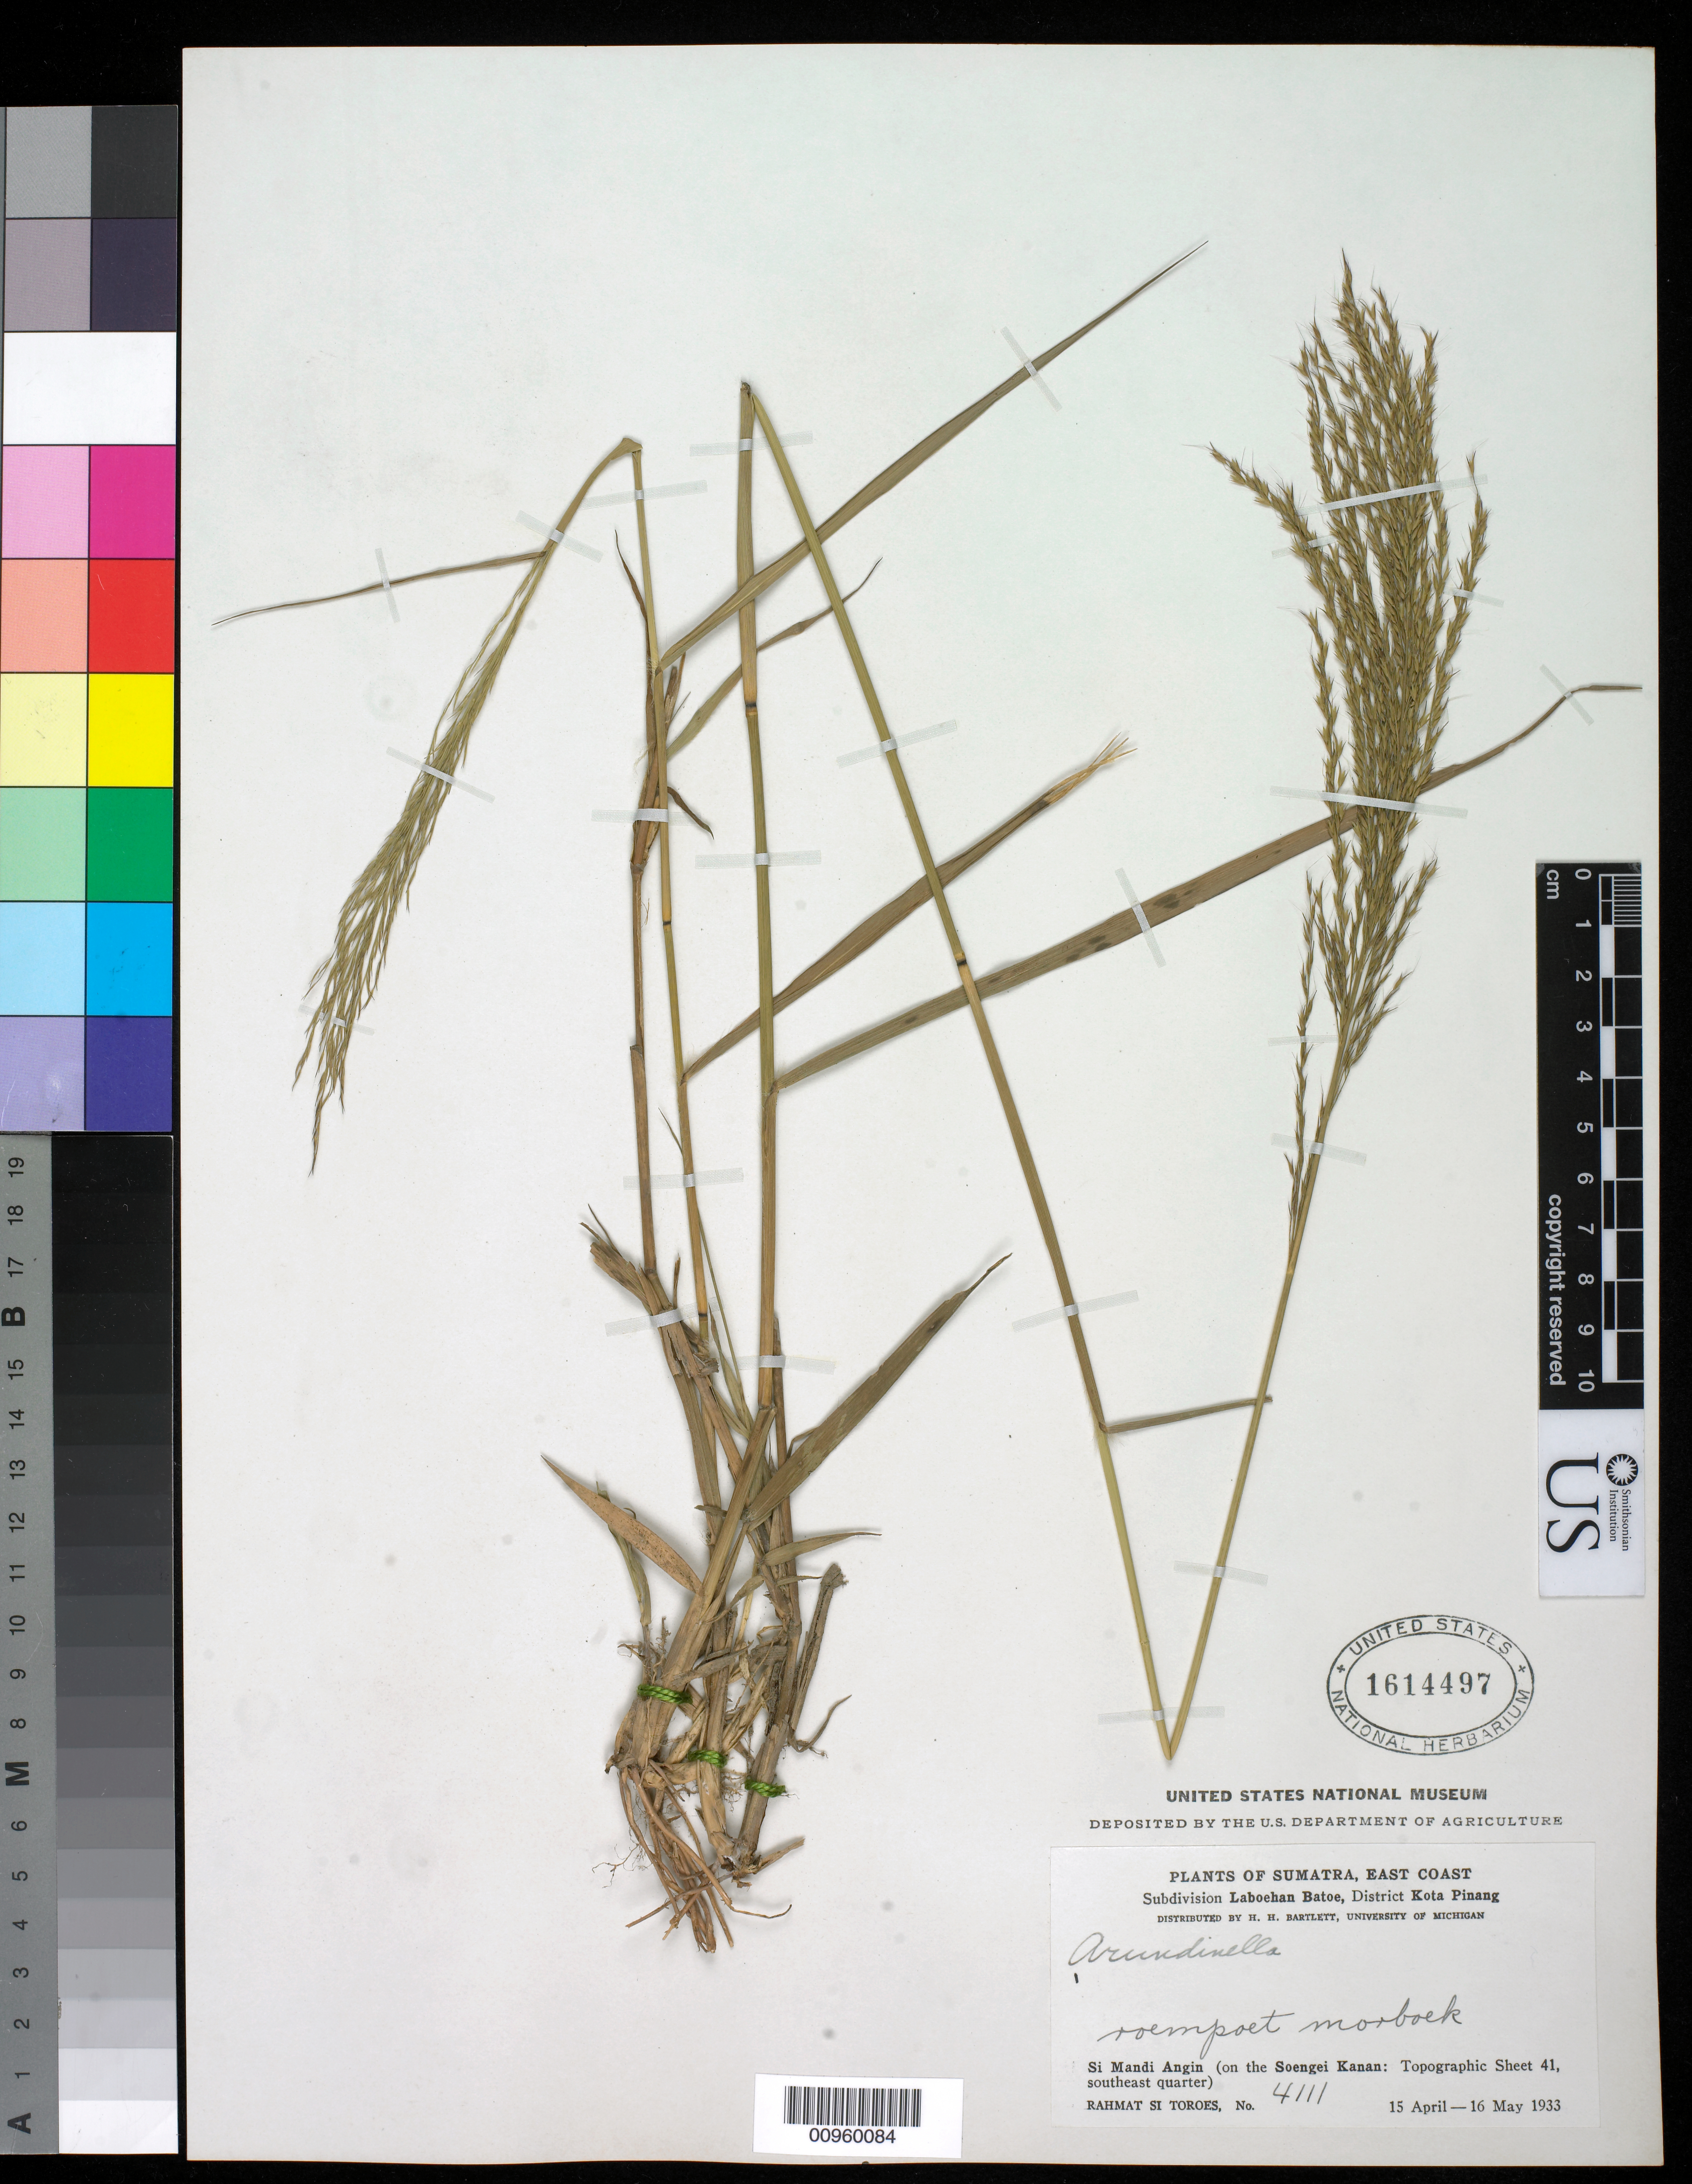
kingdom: Plantae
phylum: Tracheophyta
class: Liliopsida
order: Poales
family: Poaceae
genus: Arundinella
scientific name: Arundinella setosa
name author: Trin.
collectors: Rahmat Si Boeea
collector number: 4111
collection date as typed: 16 Mar 1933 to 15 Apr 1933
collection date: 1933-03-16/1933-04-15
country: Indonesia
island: Sumatra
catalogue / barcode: US 1614497